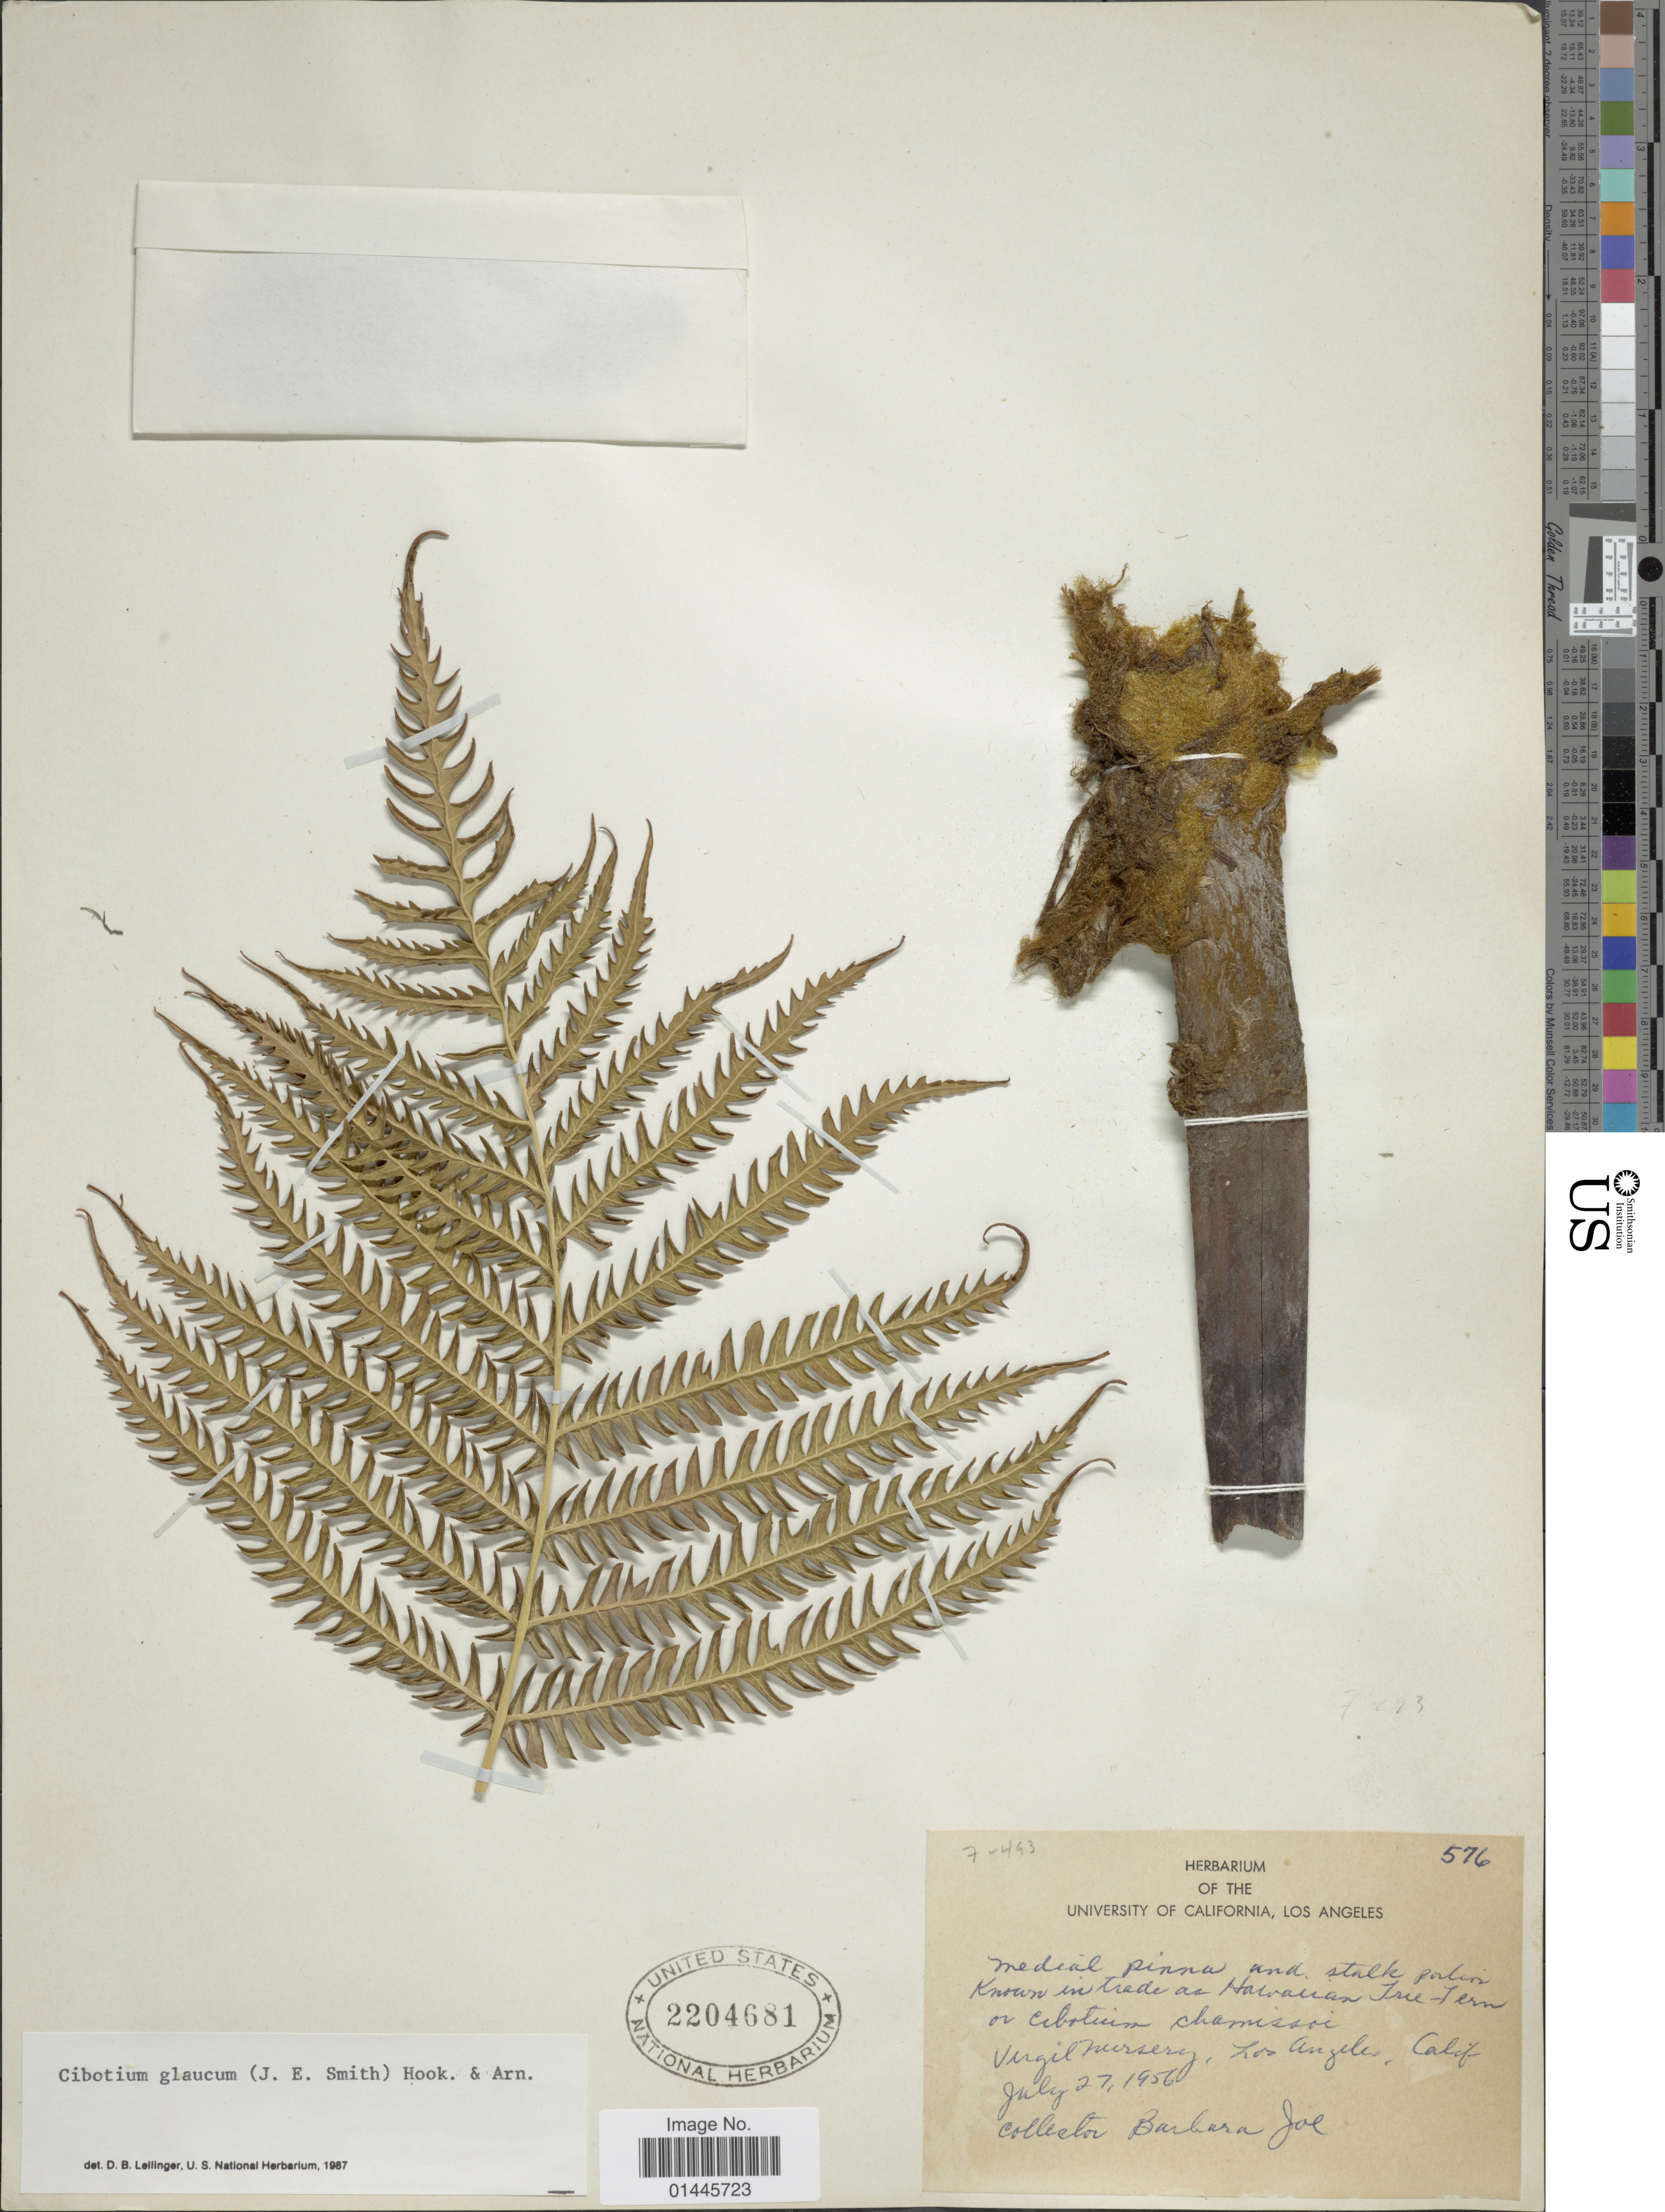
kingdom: Plantae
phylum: Tracheophyta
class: Polypodiopsida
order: Cyatheales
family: Cibotiaceae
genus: Cibotium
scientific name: Cibotium glaucum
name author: (Sm.) Hook. & Arn.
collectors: B. Joe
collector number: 576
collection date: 1956-07-27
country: United States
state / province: California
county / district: Los Angeles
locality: Vergil Nursery, Los Angeles.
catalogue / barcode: US 2204681